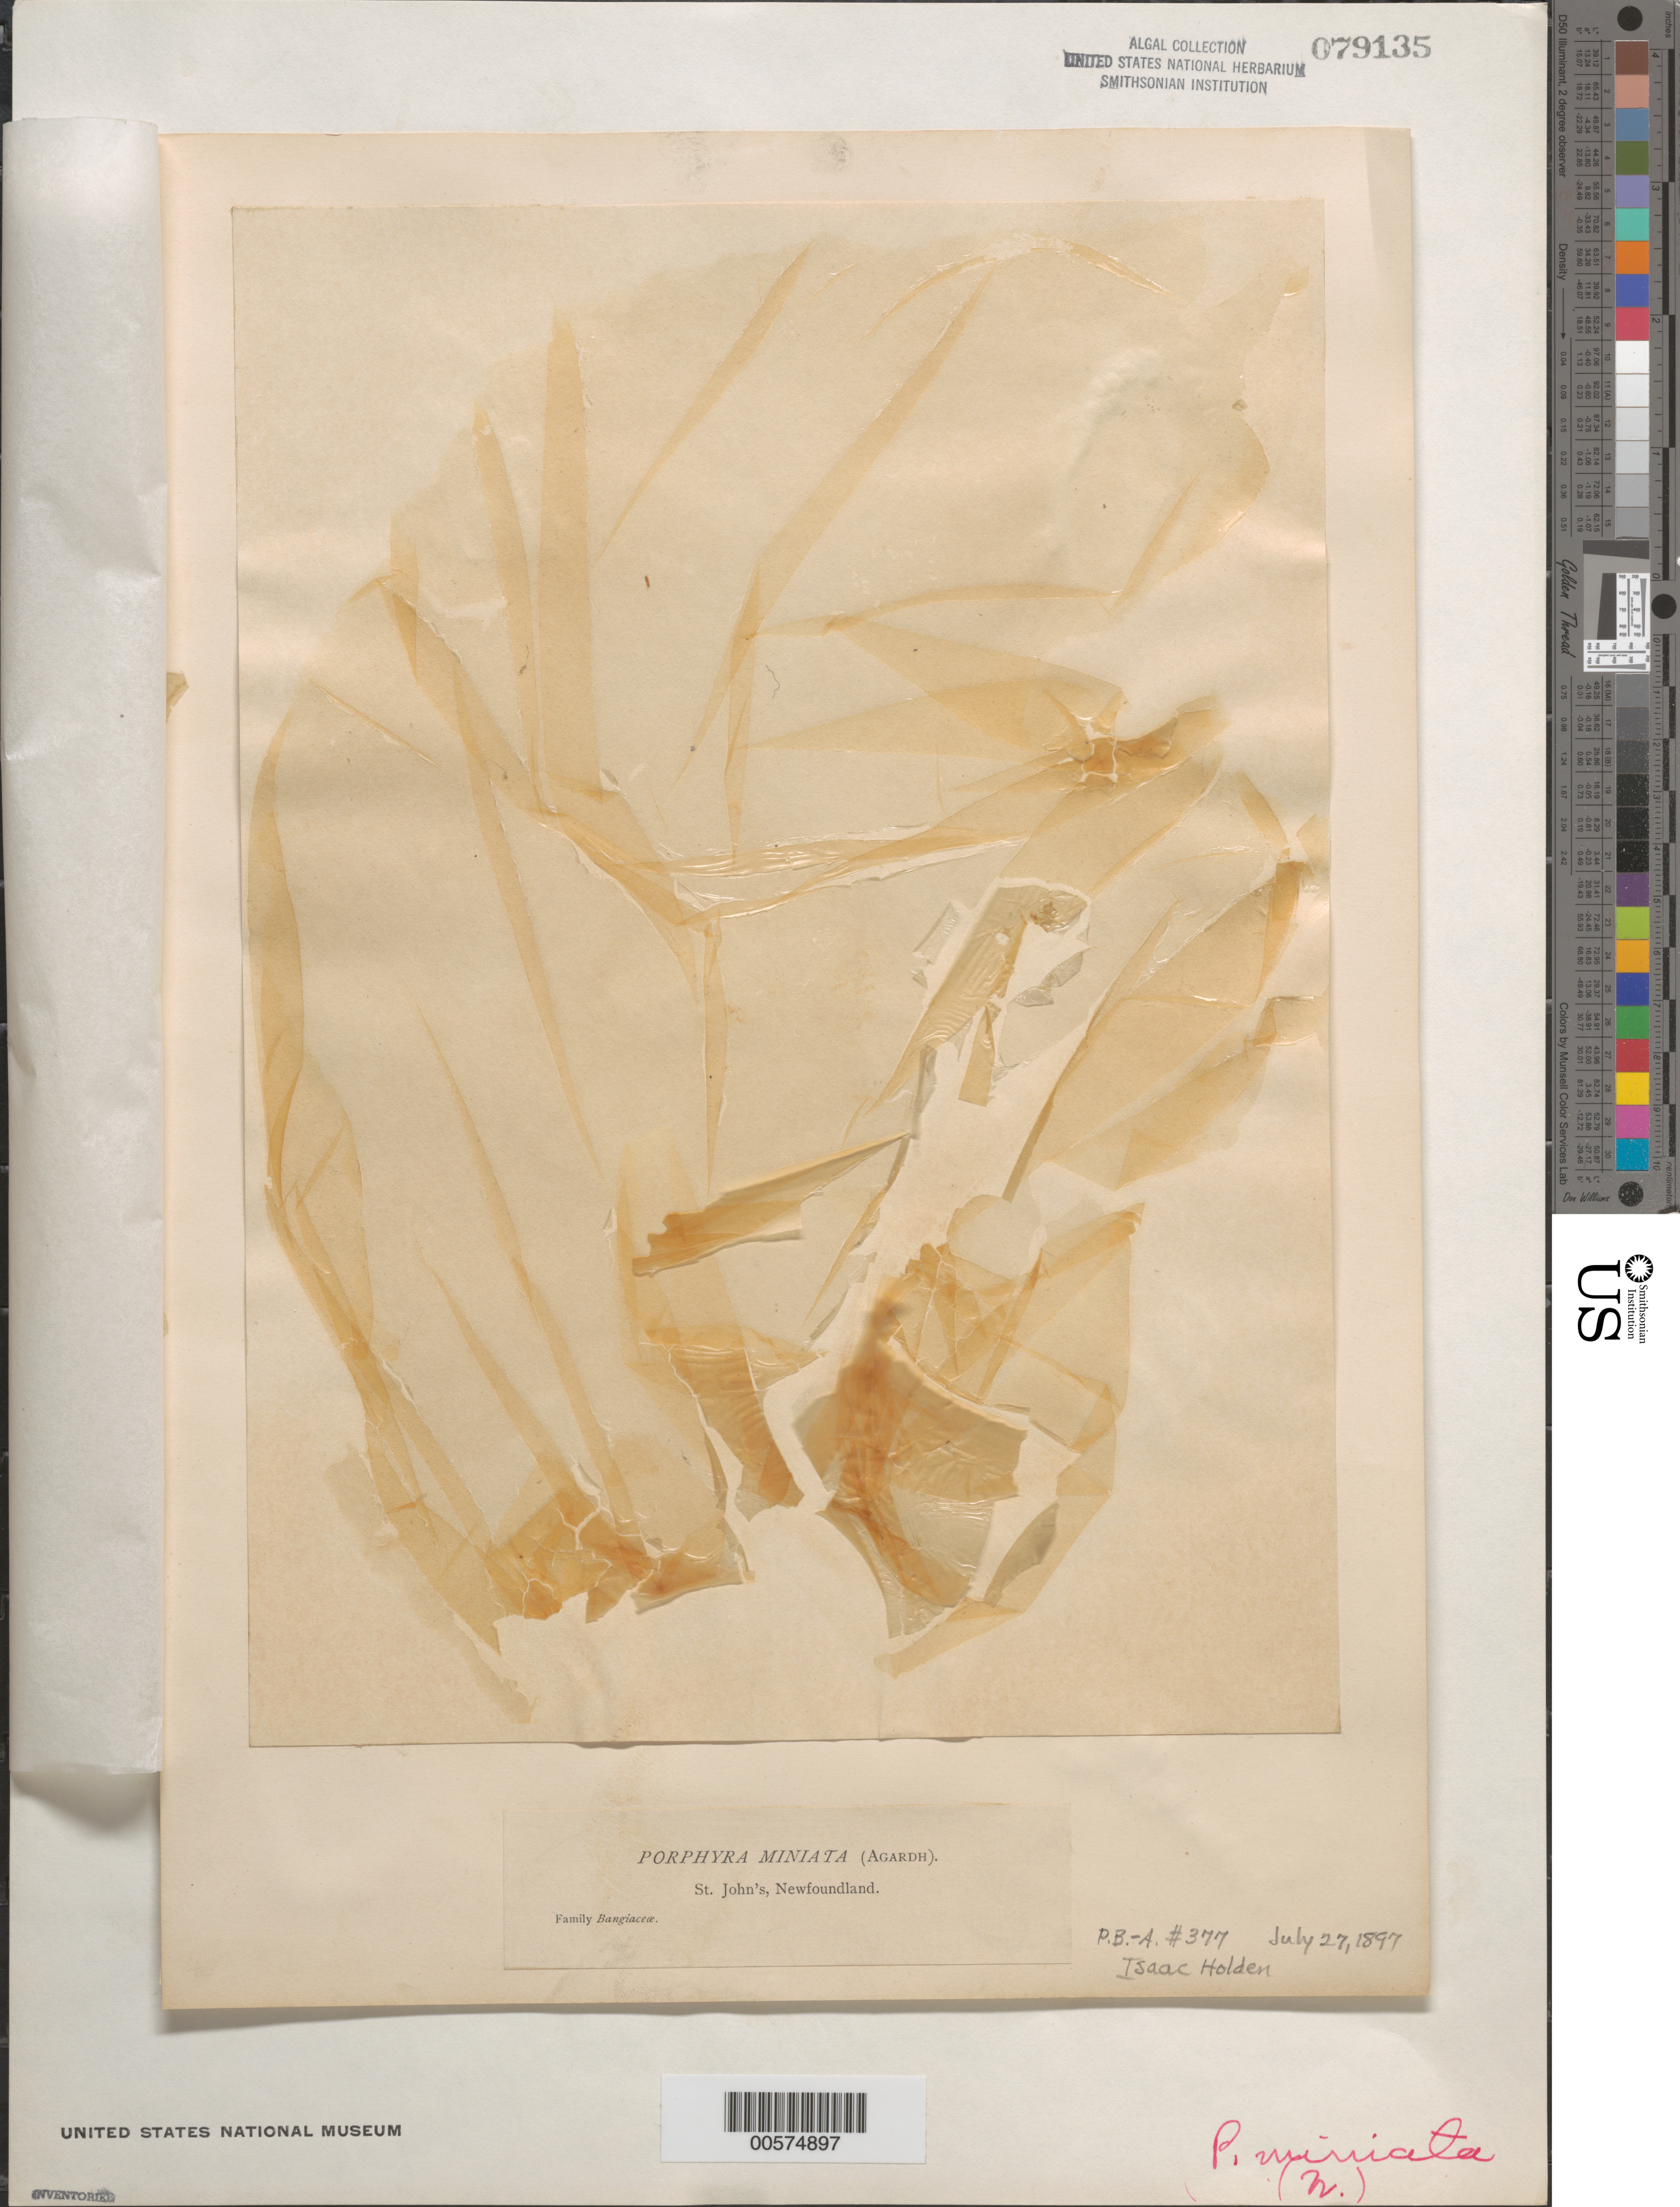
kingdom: Plantae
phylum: Rhodophyta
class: Bangiophyceae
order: Bangiales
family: Bangiaceae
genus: Wildemania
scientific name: Wildemania miniata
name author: (C. Agardh) Foslie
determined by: Algae name updating Project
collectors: I. Holden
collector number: PB-A 377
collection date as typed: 27 Jul 1897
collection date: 1897-07-27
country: Canada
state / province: Newfoundland and Labrador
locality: St. John's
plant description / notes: Collins, Holden & Setchell, Phycotheca Boreali-Americana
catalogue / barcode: US 79135